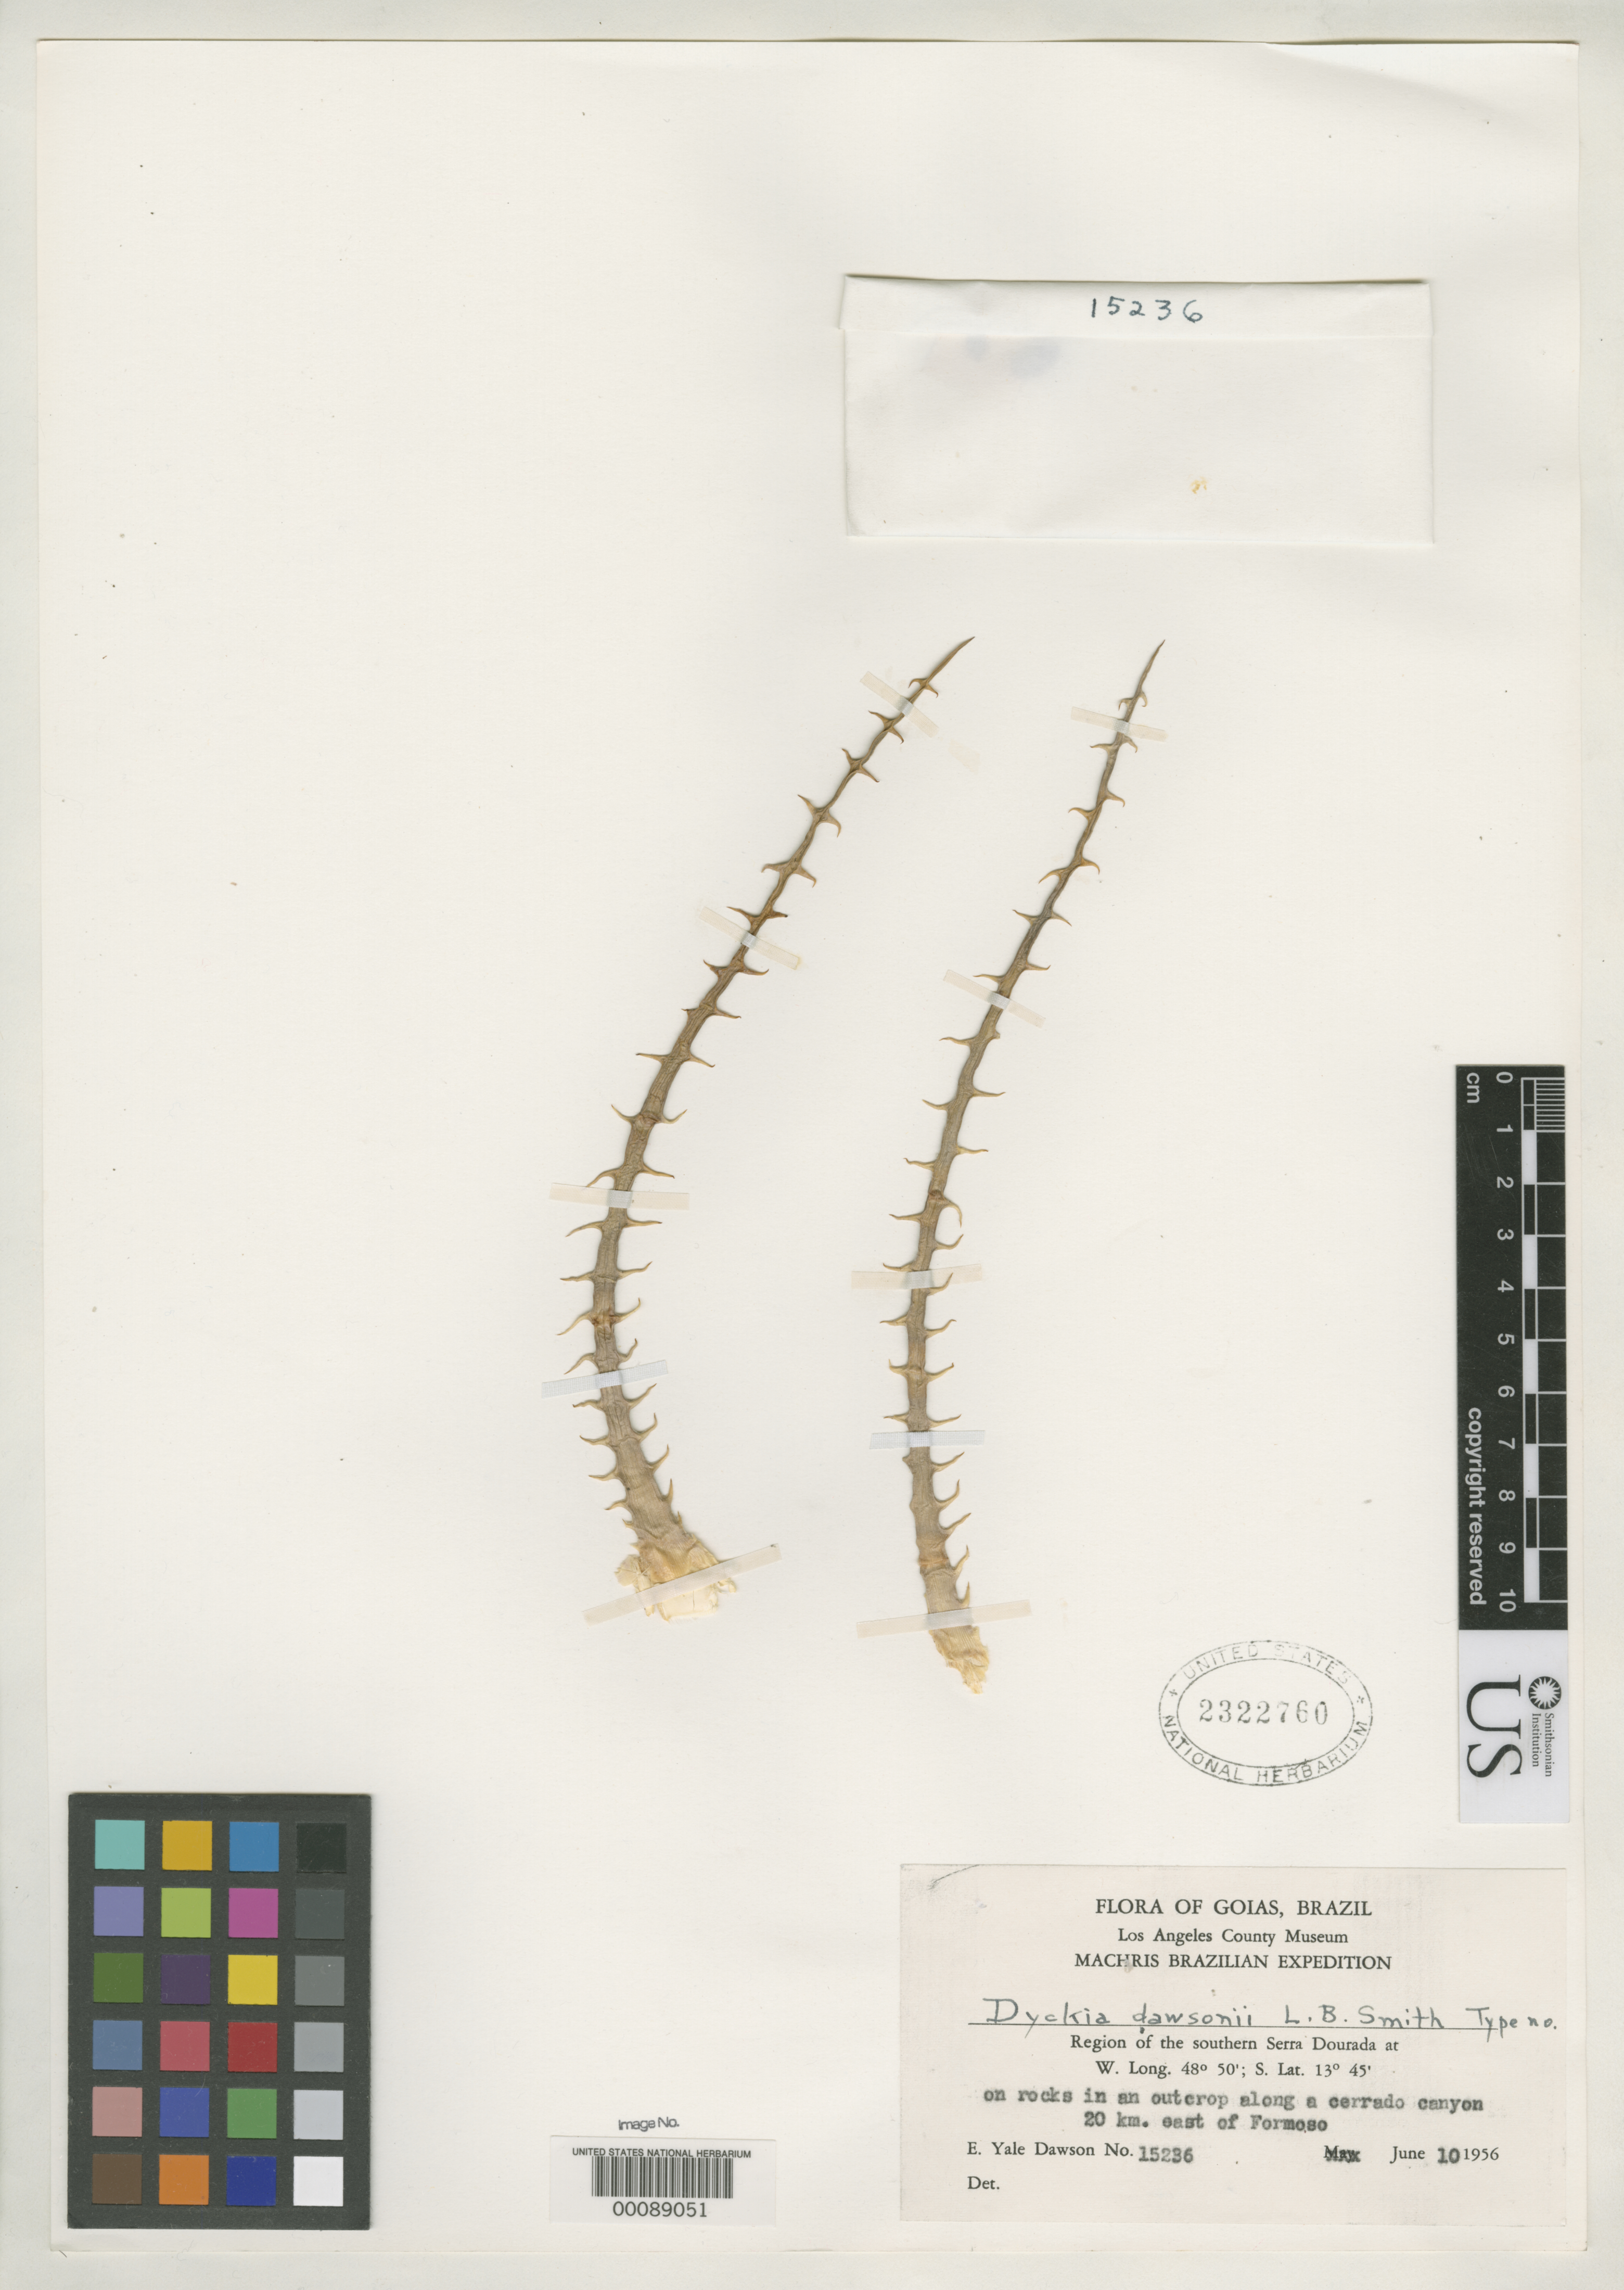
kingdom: Plantae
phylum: Tracheophyta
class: Liliopsida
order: Poales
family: Bromeliaceae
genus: Dyckia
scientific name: Dyckia dawsonii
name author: L.B. Sm.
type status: Isotype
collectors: E. Y. Dawson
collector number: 15236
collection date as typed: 10 Jun 1956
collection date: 1956-06-10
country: Brazil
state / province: Goiás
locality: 20 km E of Formoso.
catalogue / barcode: US 2322760